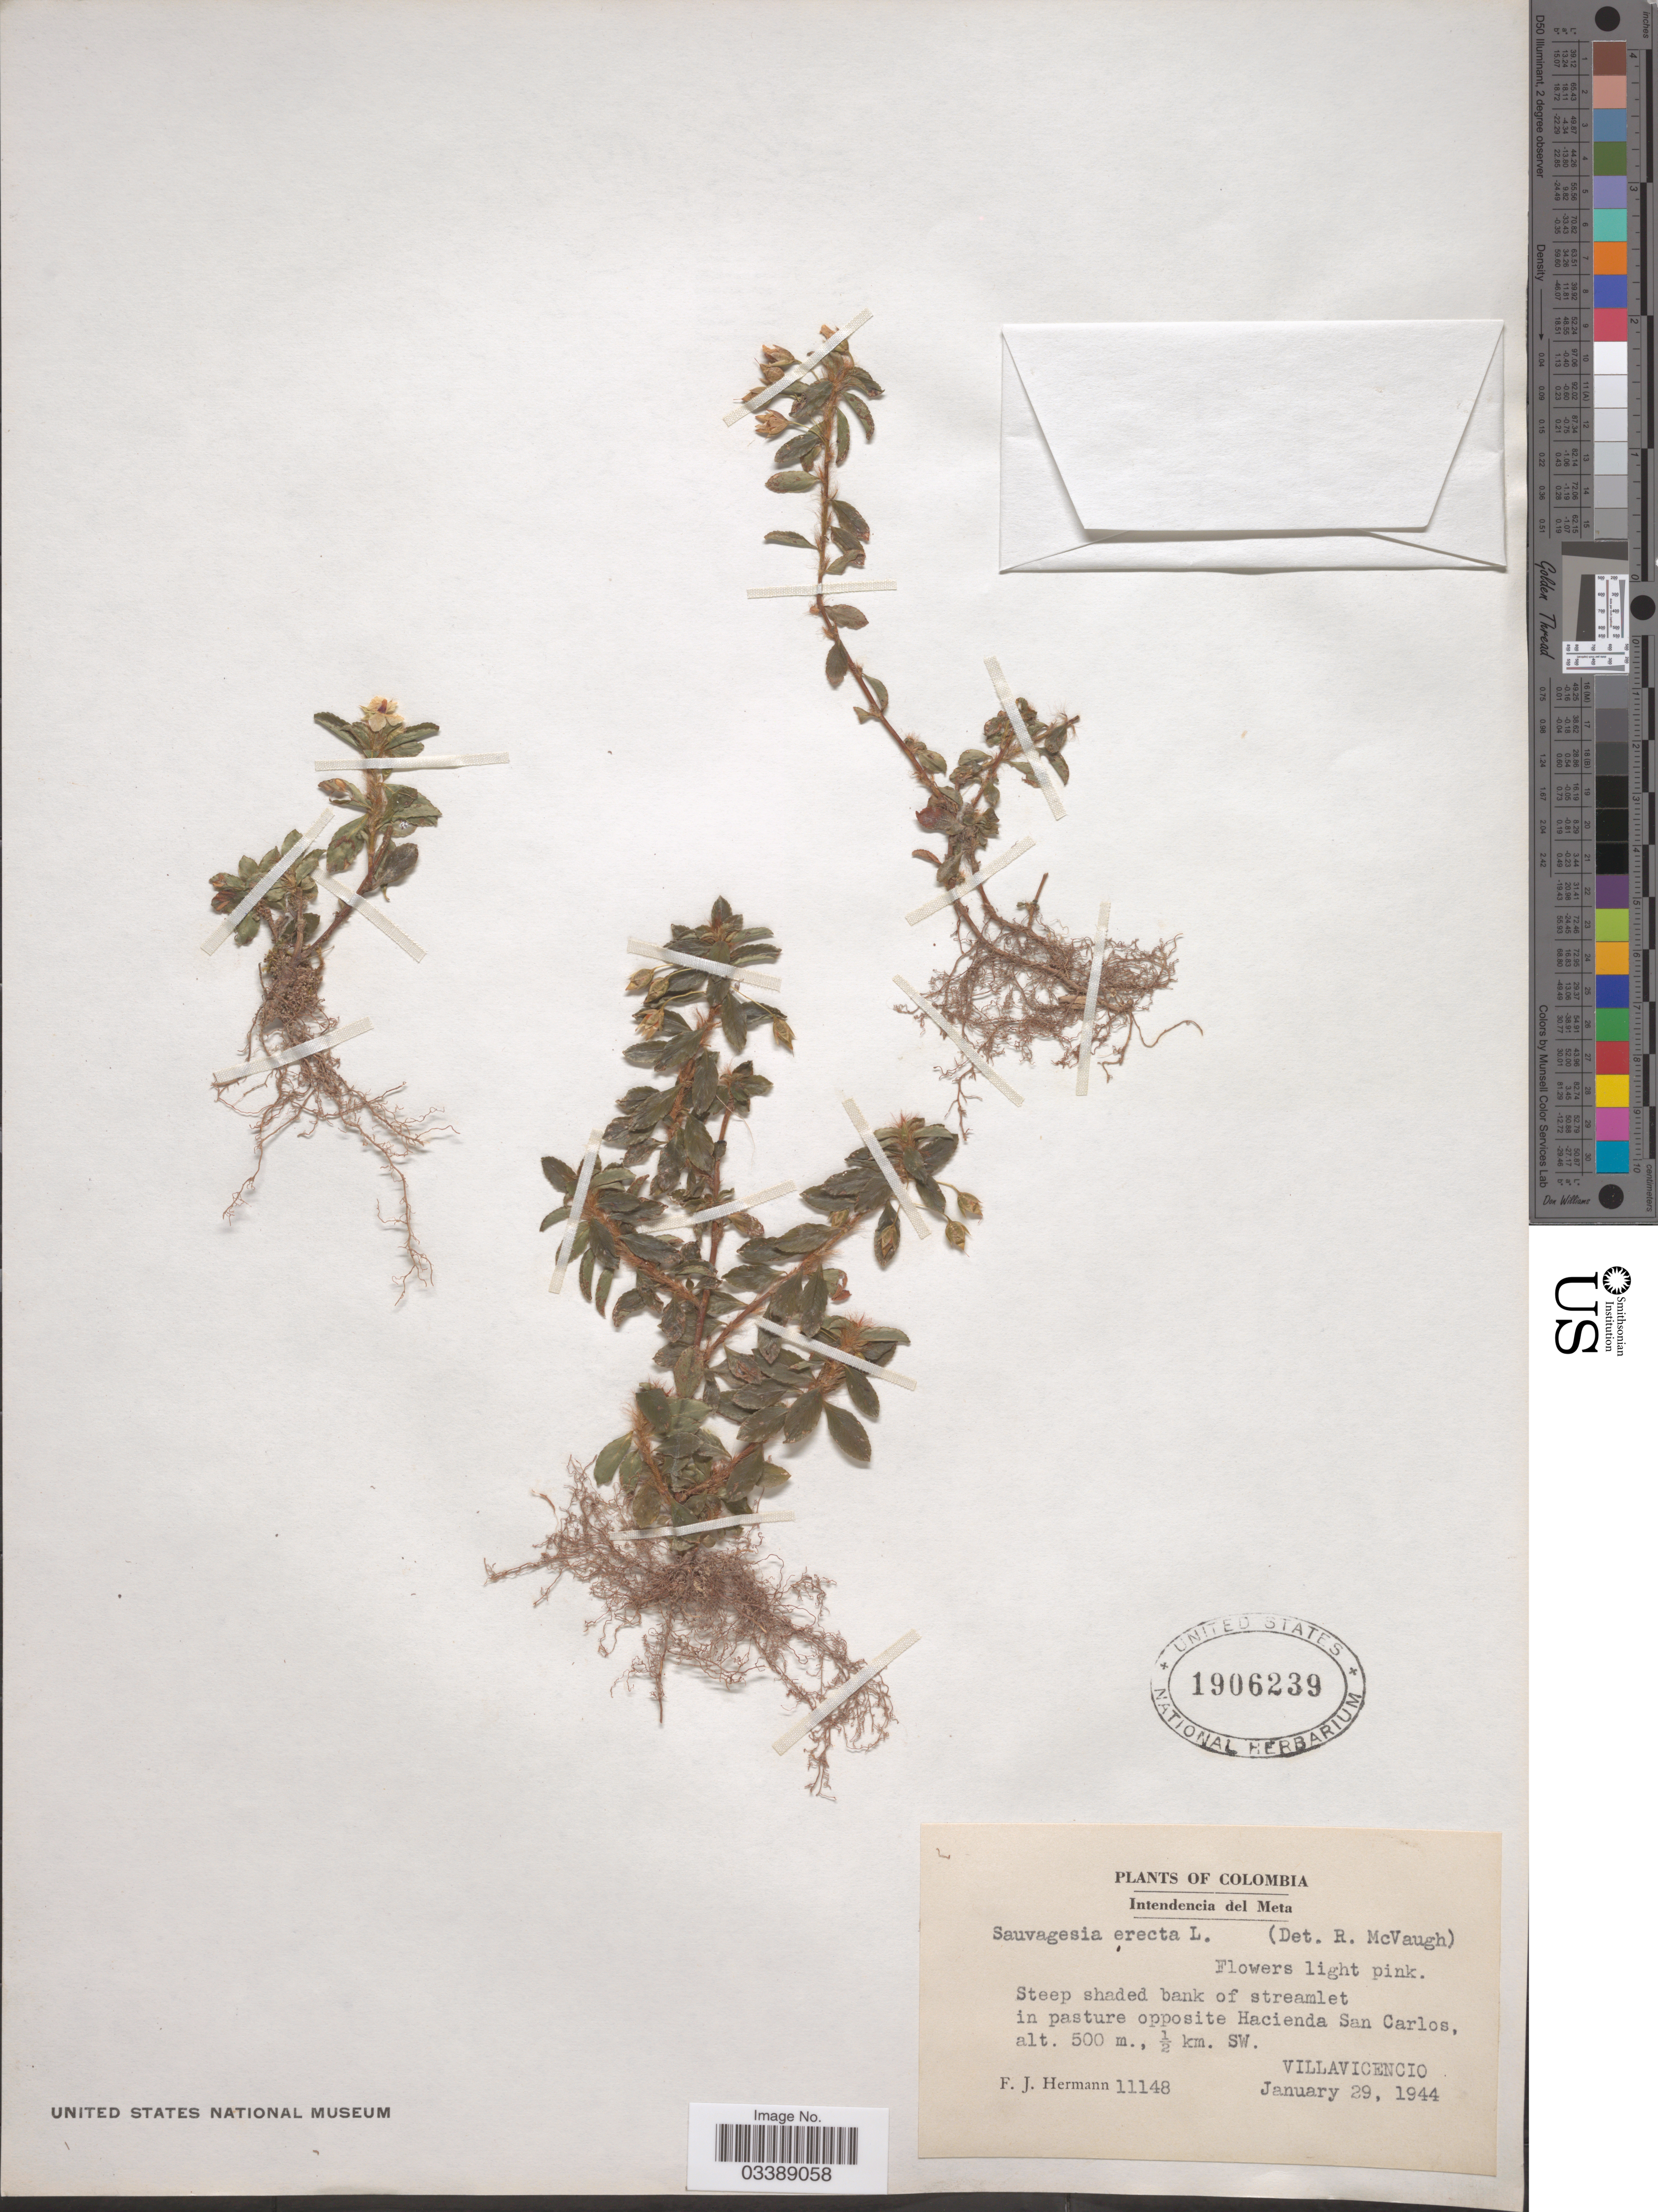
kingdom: Plantae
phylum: Tracheophyta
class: Magnoliopsida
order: Malpighiales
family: Ochnaceae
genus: Sauvagesia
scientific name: Sauvagesia erecta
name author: L.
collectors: F. J. Hermann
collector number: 11148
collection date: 1944-01-29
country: Colombia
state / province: Meta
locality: Intendencia del Meta. In pasture opposite Hacienda San Carlos, ½ km. SW. Villavicencio.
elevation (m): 500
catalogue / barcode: US 1906239